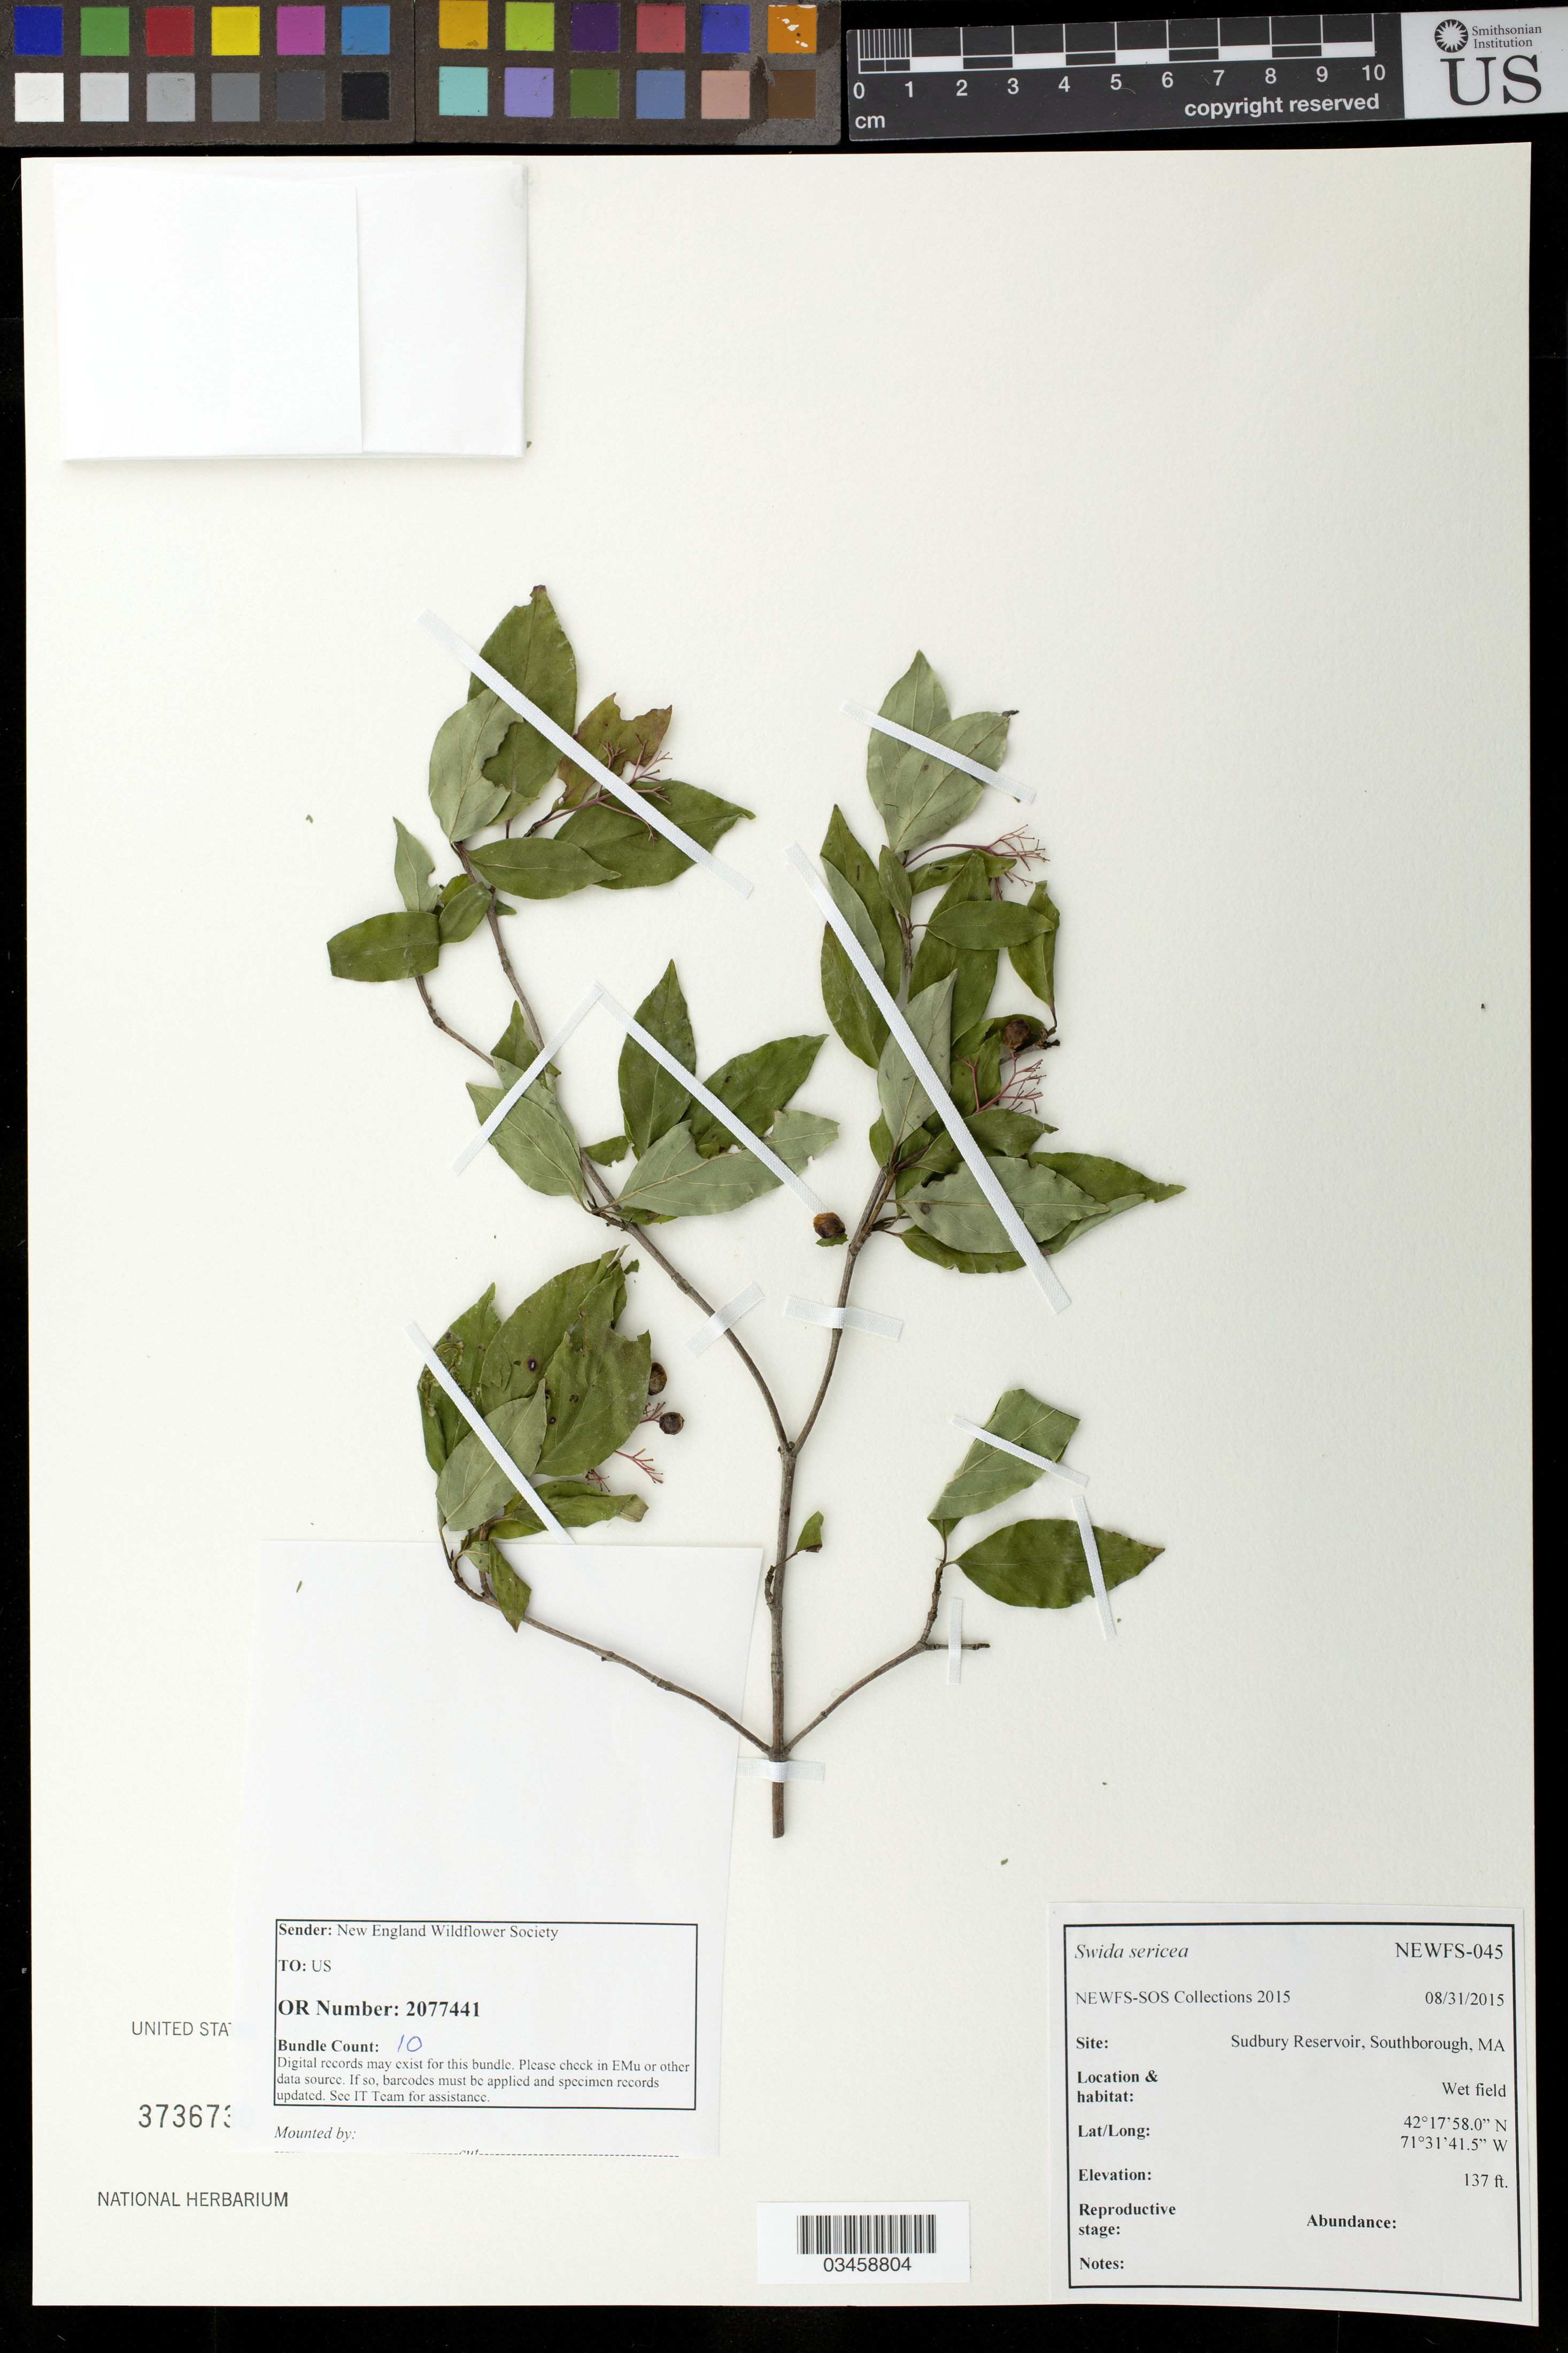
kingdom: Plantae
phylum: Tracheophyta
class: Magnoliopsida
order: Cornales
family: Cornaceae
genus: Swida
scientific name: Swida sericea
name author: Holub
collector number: NEWFS-045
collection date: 2015-08-31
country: United States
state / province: Massachusetts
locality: Sudbury Reservoir, Southborough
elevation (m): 42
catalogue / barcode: US 3736730